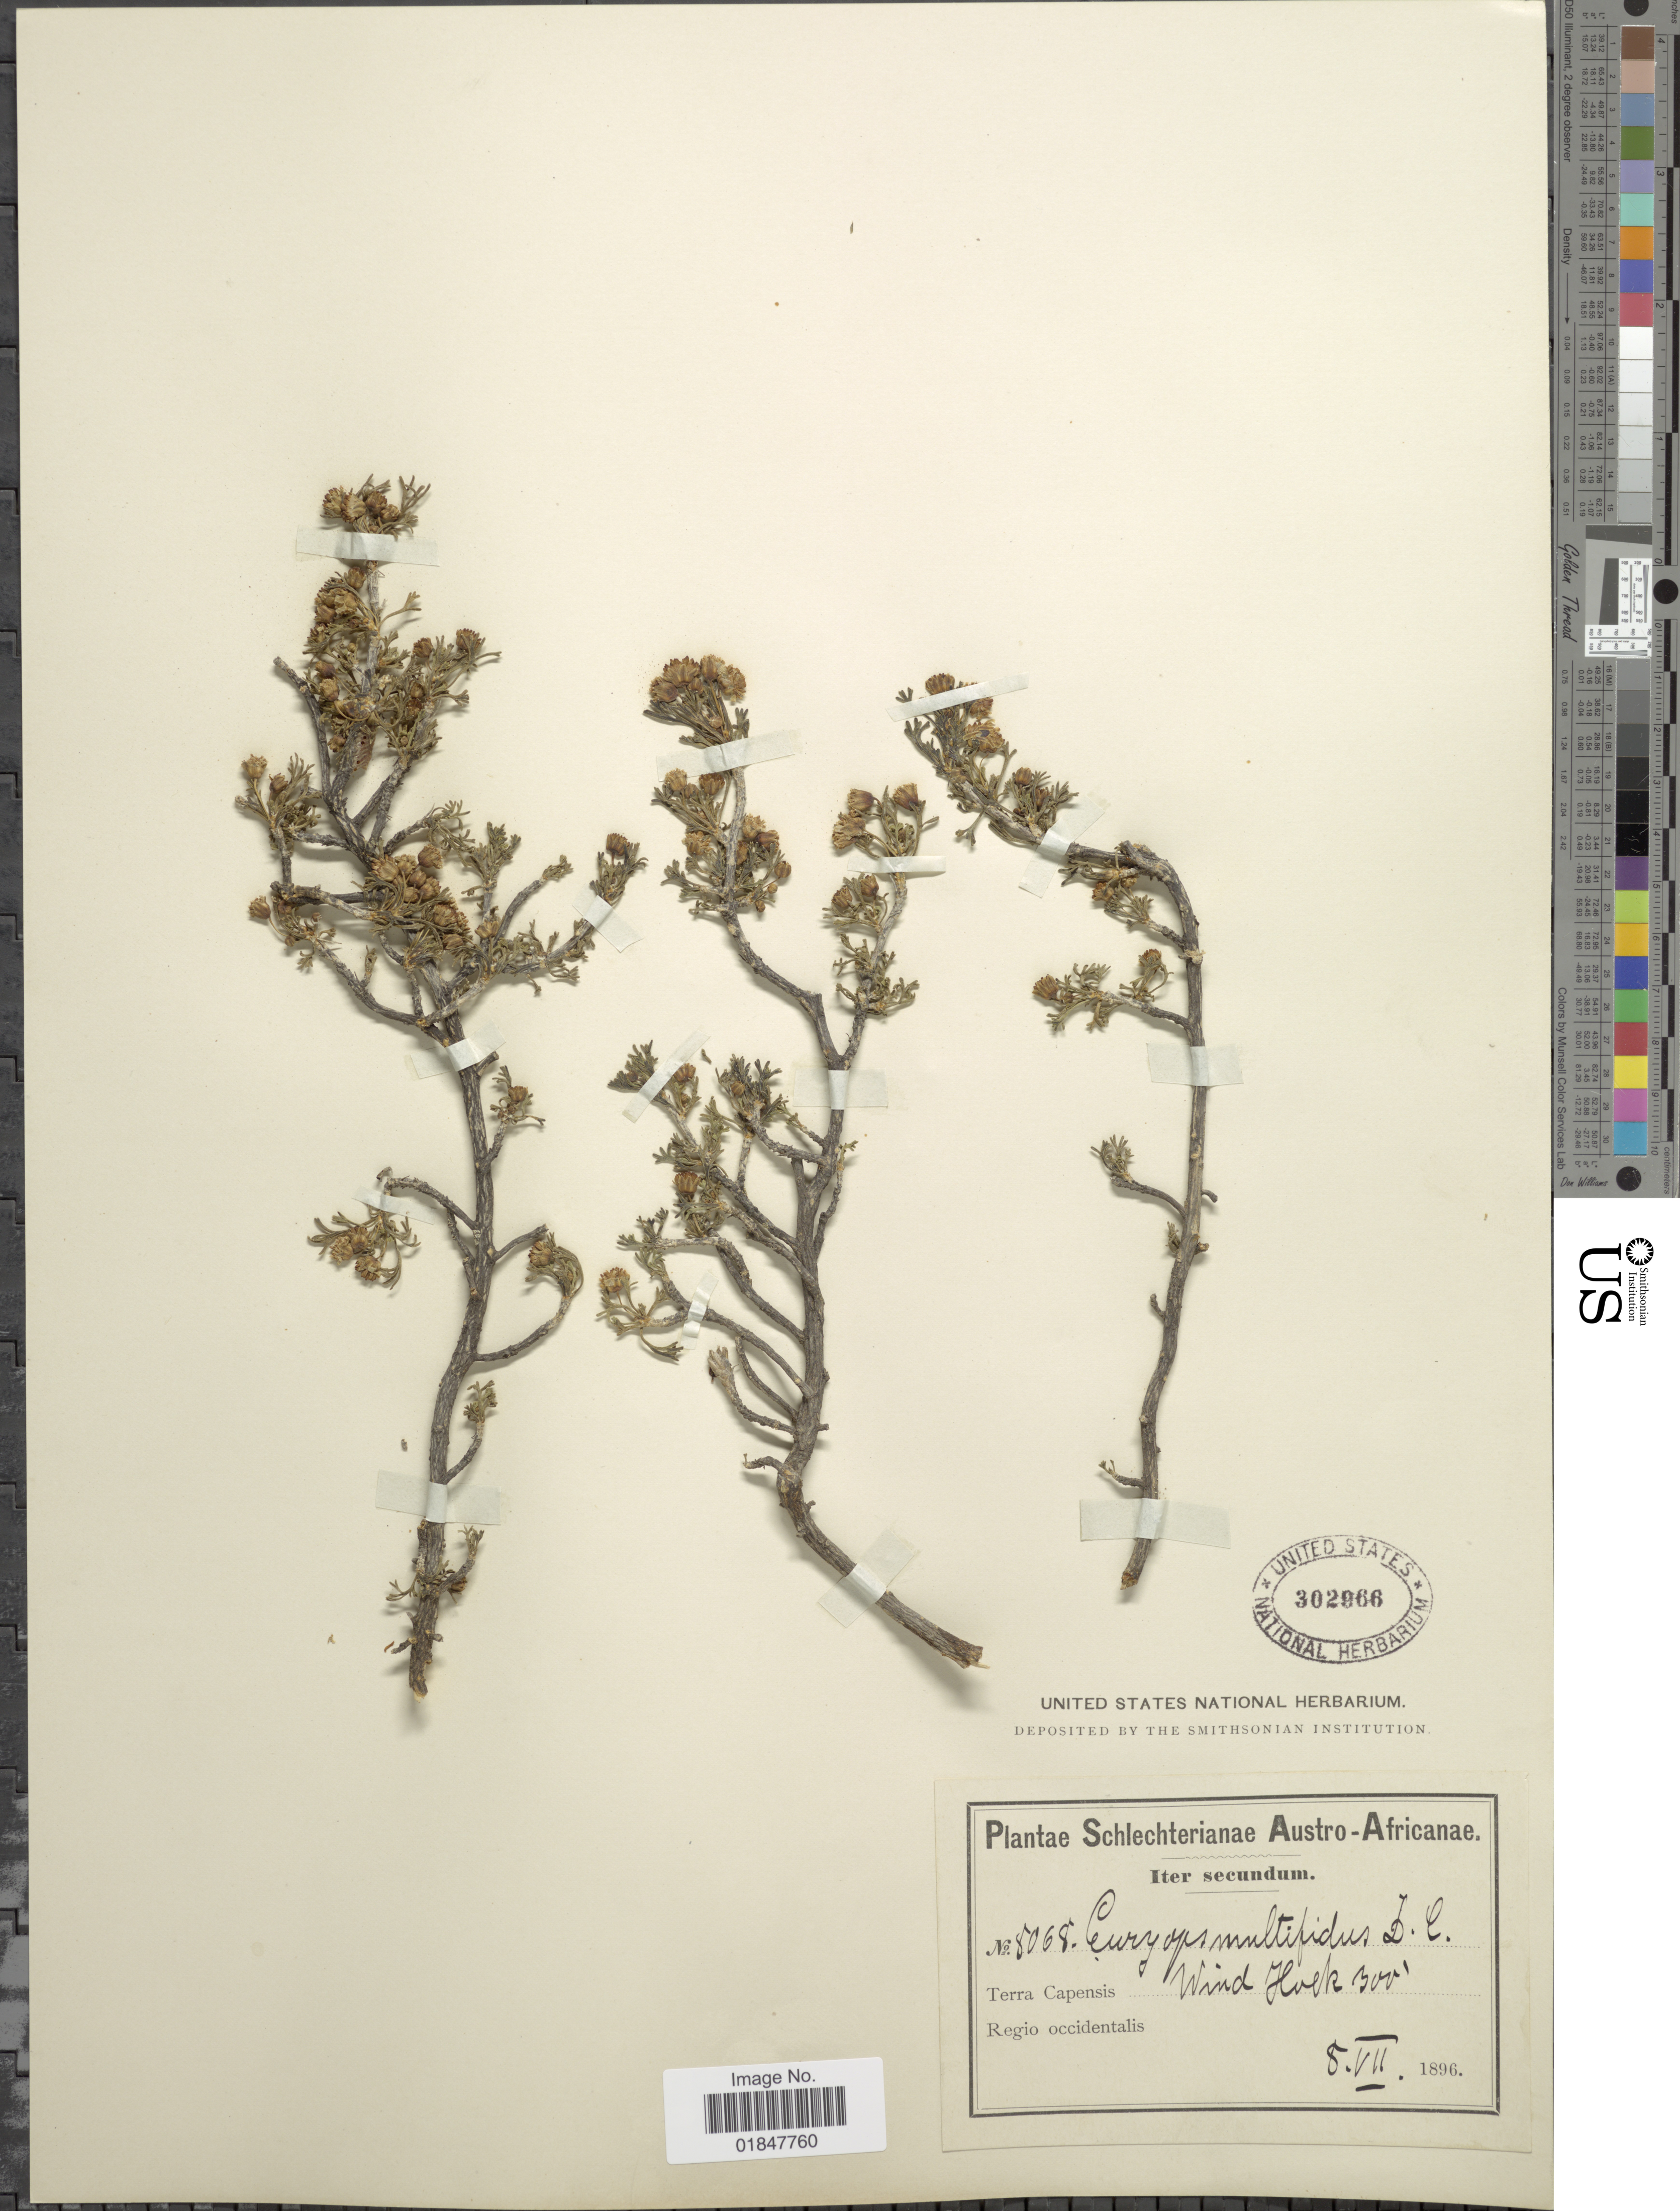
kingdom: Plantae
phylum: Tracheophyta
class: Magnoliopsida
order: Asterales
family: Asteraceae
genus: Euryops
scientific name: Euryops multifidus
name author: (Thunb.) DC.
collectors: Schlechter, --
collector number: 8068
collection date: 1896-07-08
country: South Africa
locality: Austro-Africanae, Terra Capensis, Wind Fork Hoek, Regio occidentalis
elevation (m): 91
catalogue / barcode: US 302966